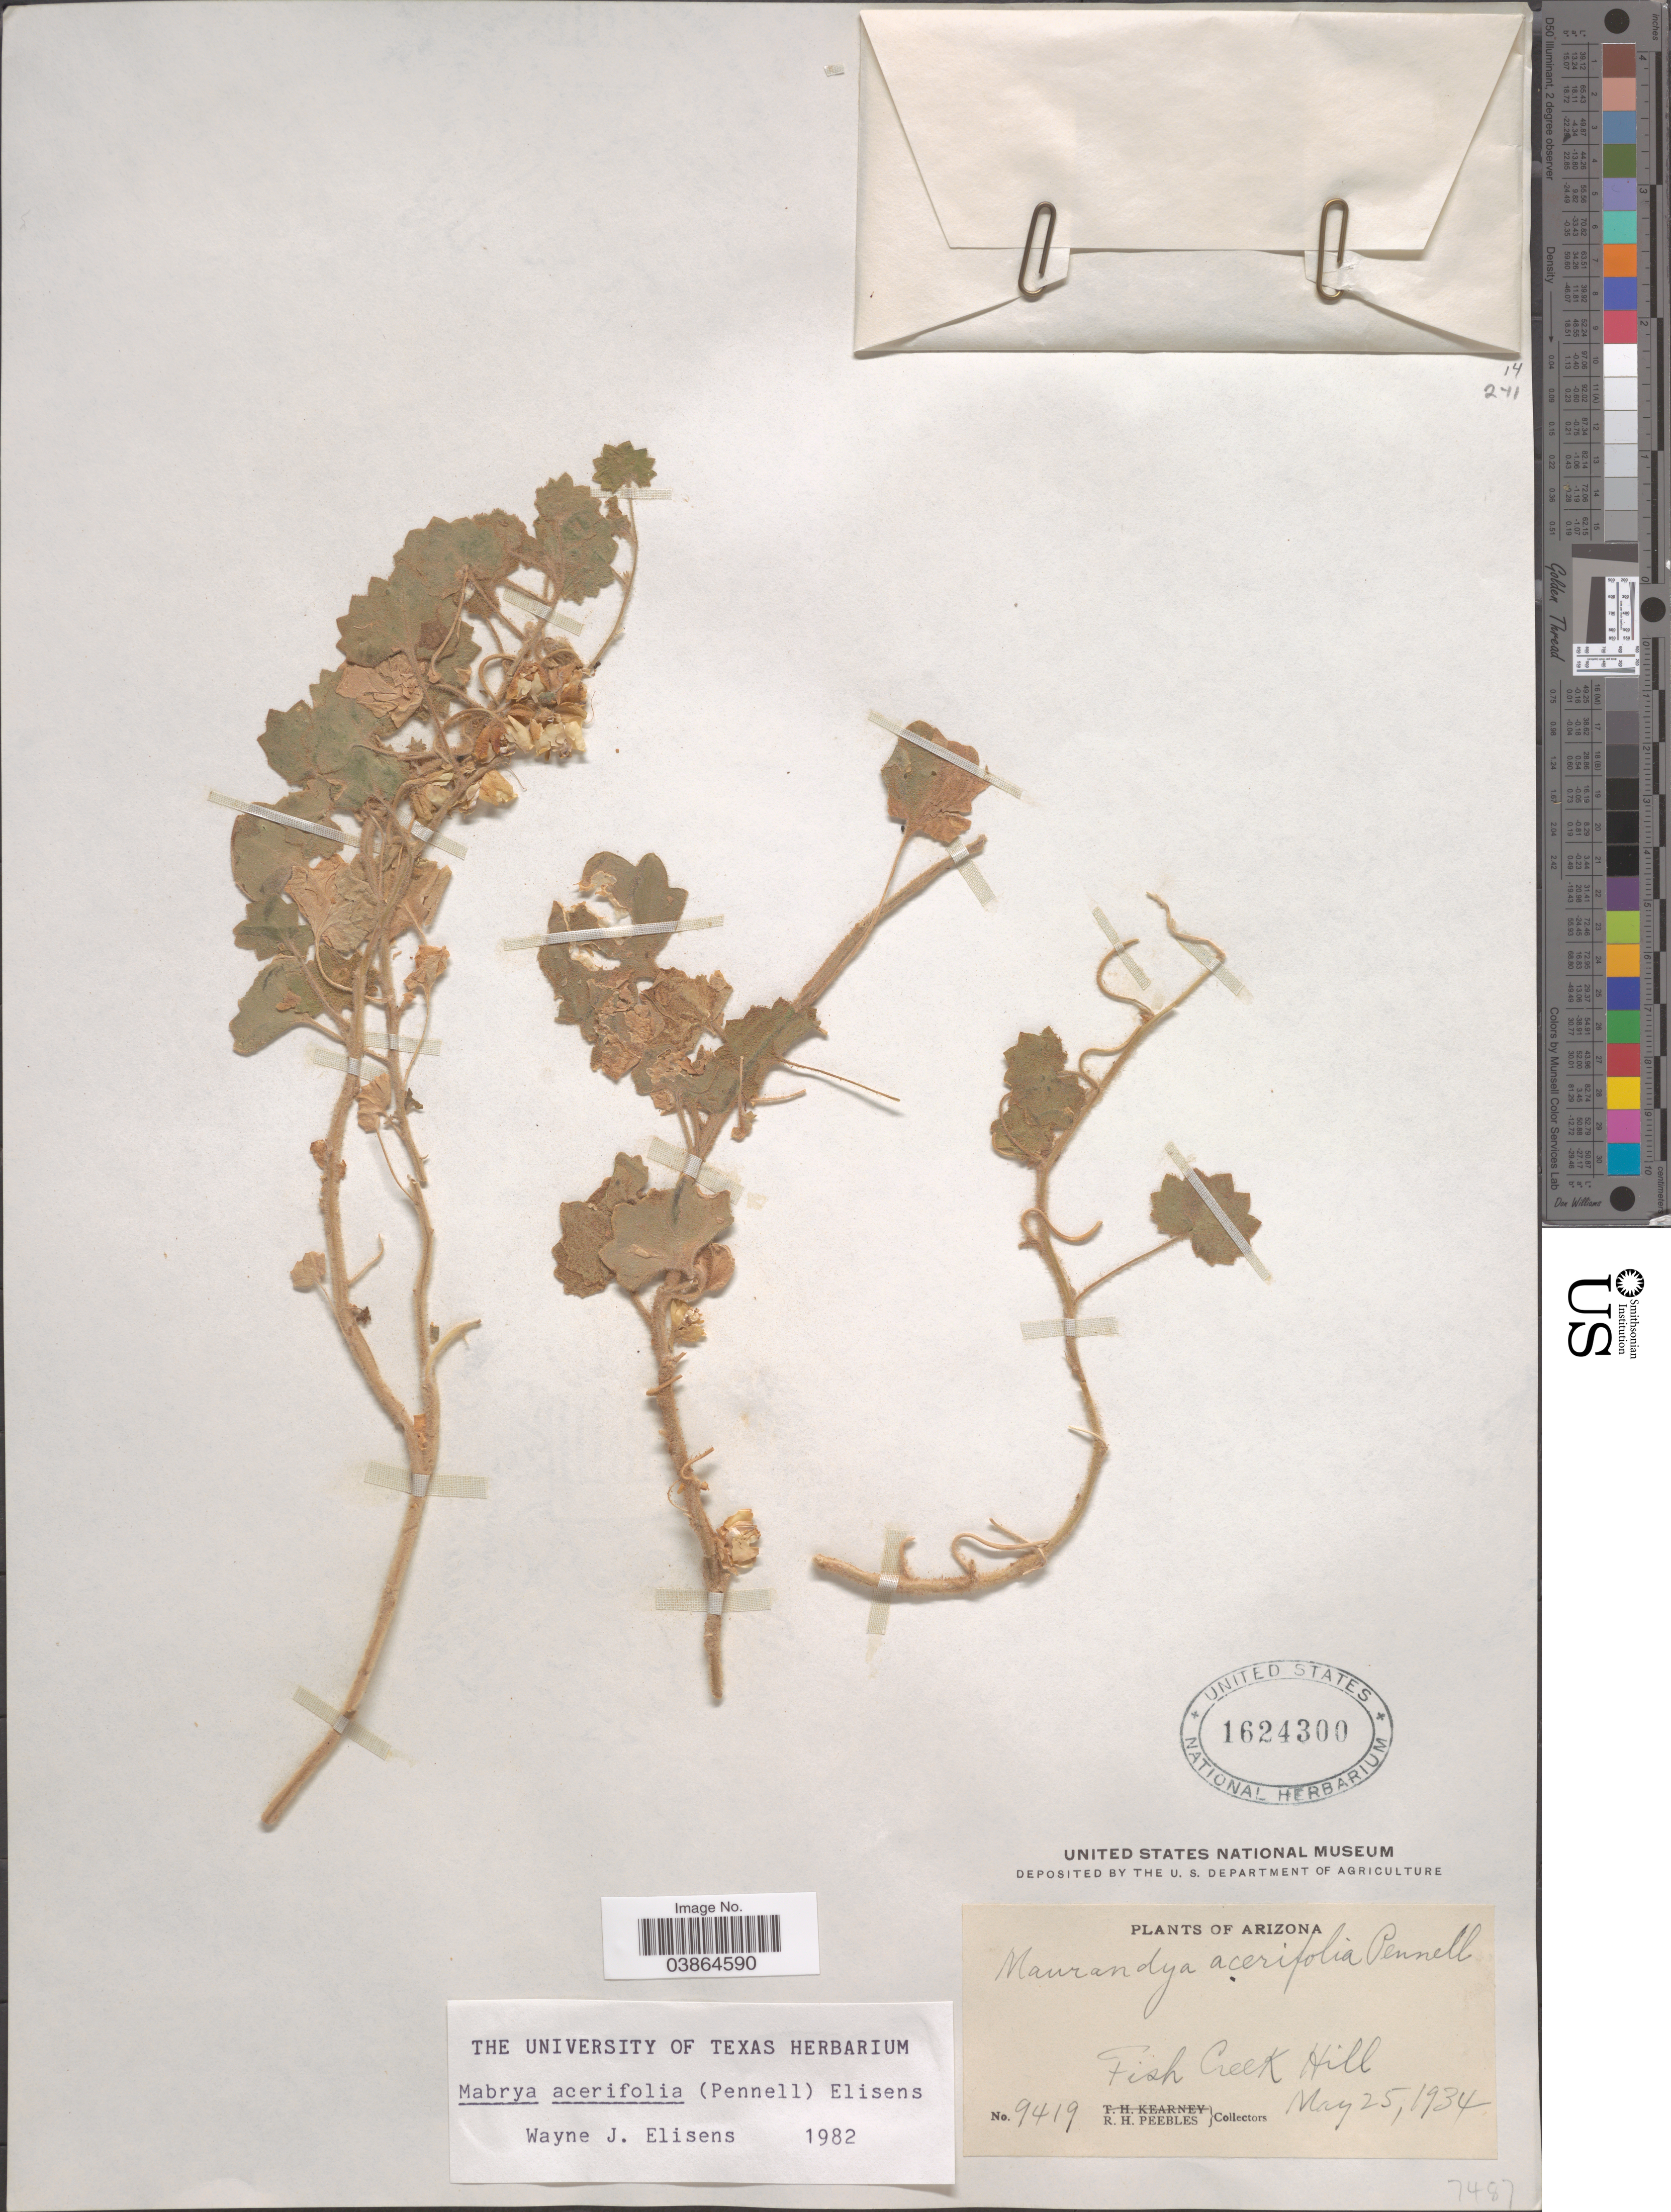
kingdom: Plantae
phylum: Tracheophyta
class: Magnoliopsida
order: Lamiales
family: Plantaginaceae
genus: Maurandya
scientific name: Maurandya acerifolia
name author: Pennell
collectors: R. H. Peebles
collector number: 9419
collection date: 1934-05-25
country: United States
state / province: Arizona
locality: Fish Creek Hill.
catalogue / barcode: US 1624300